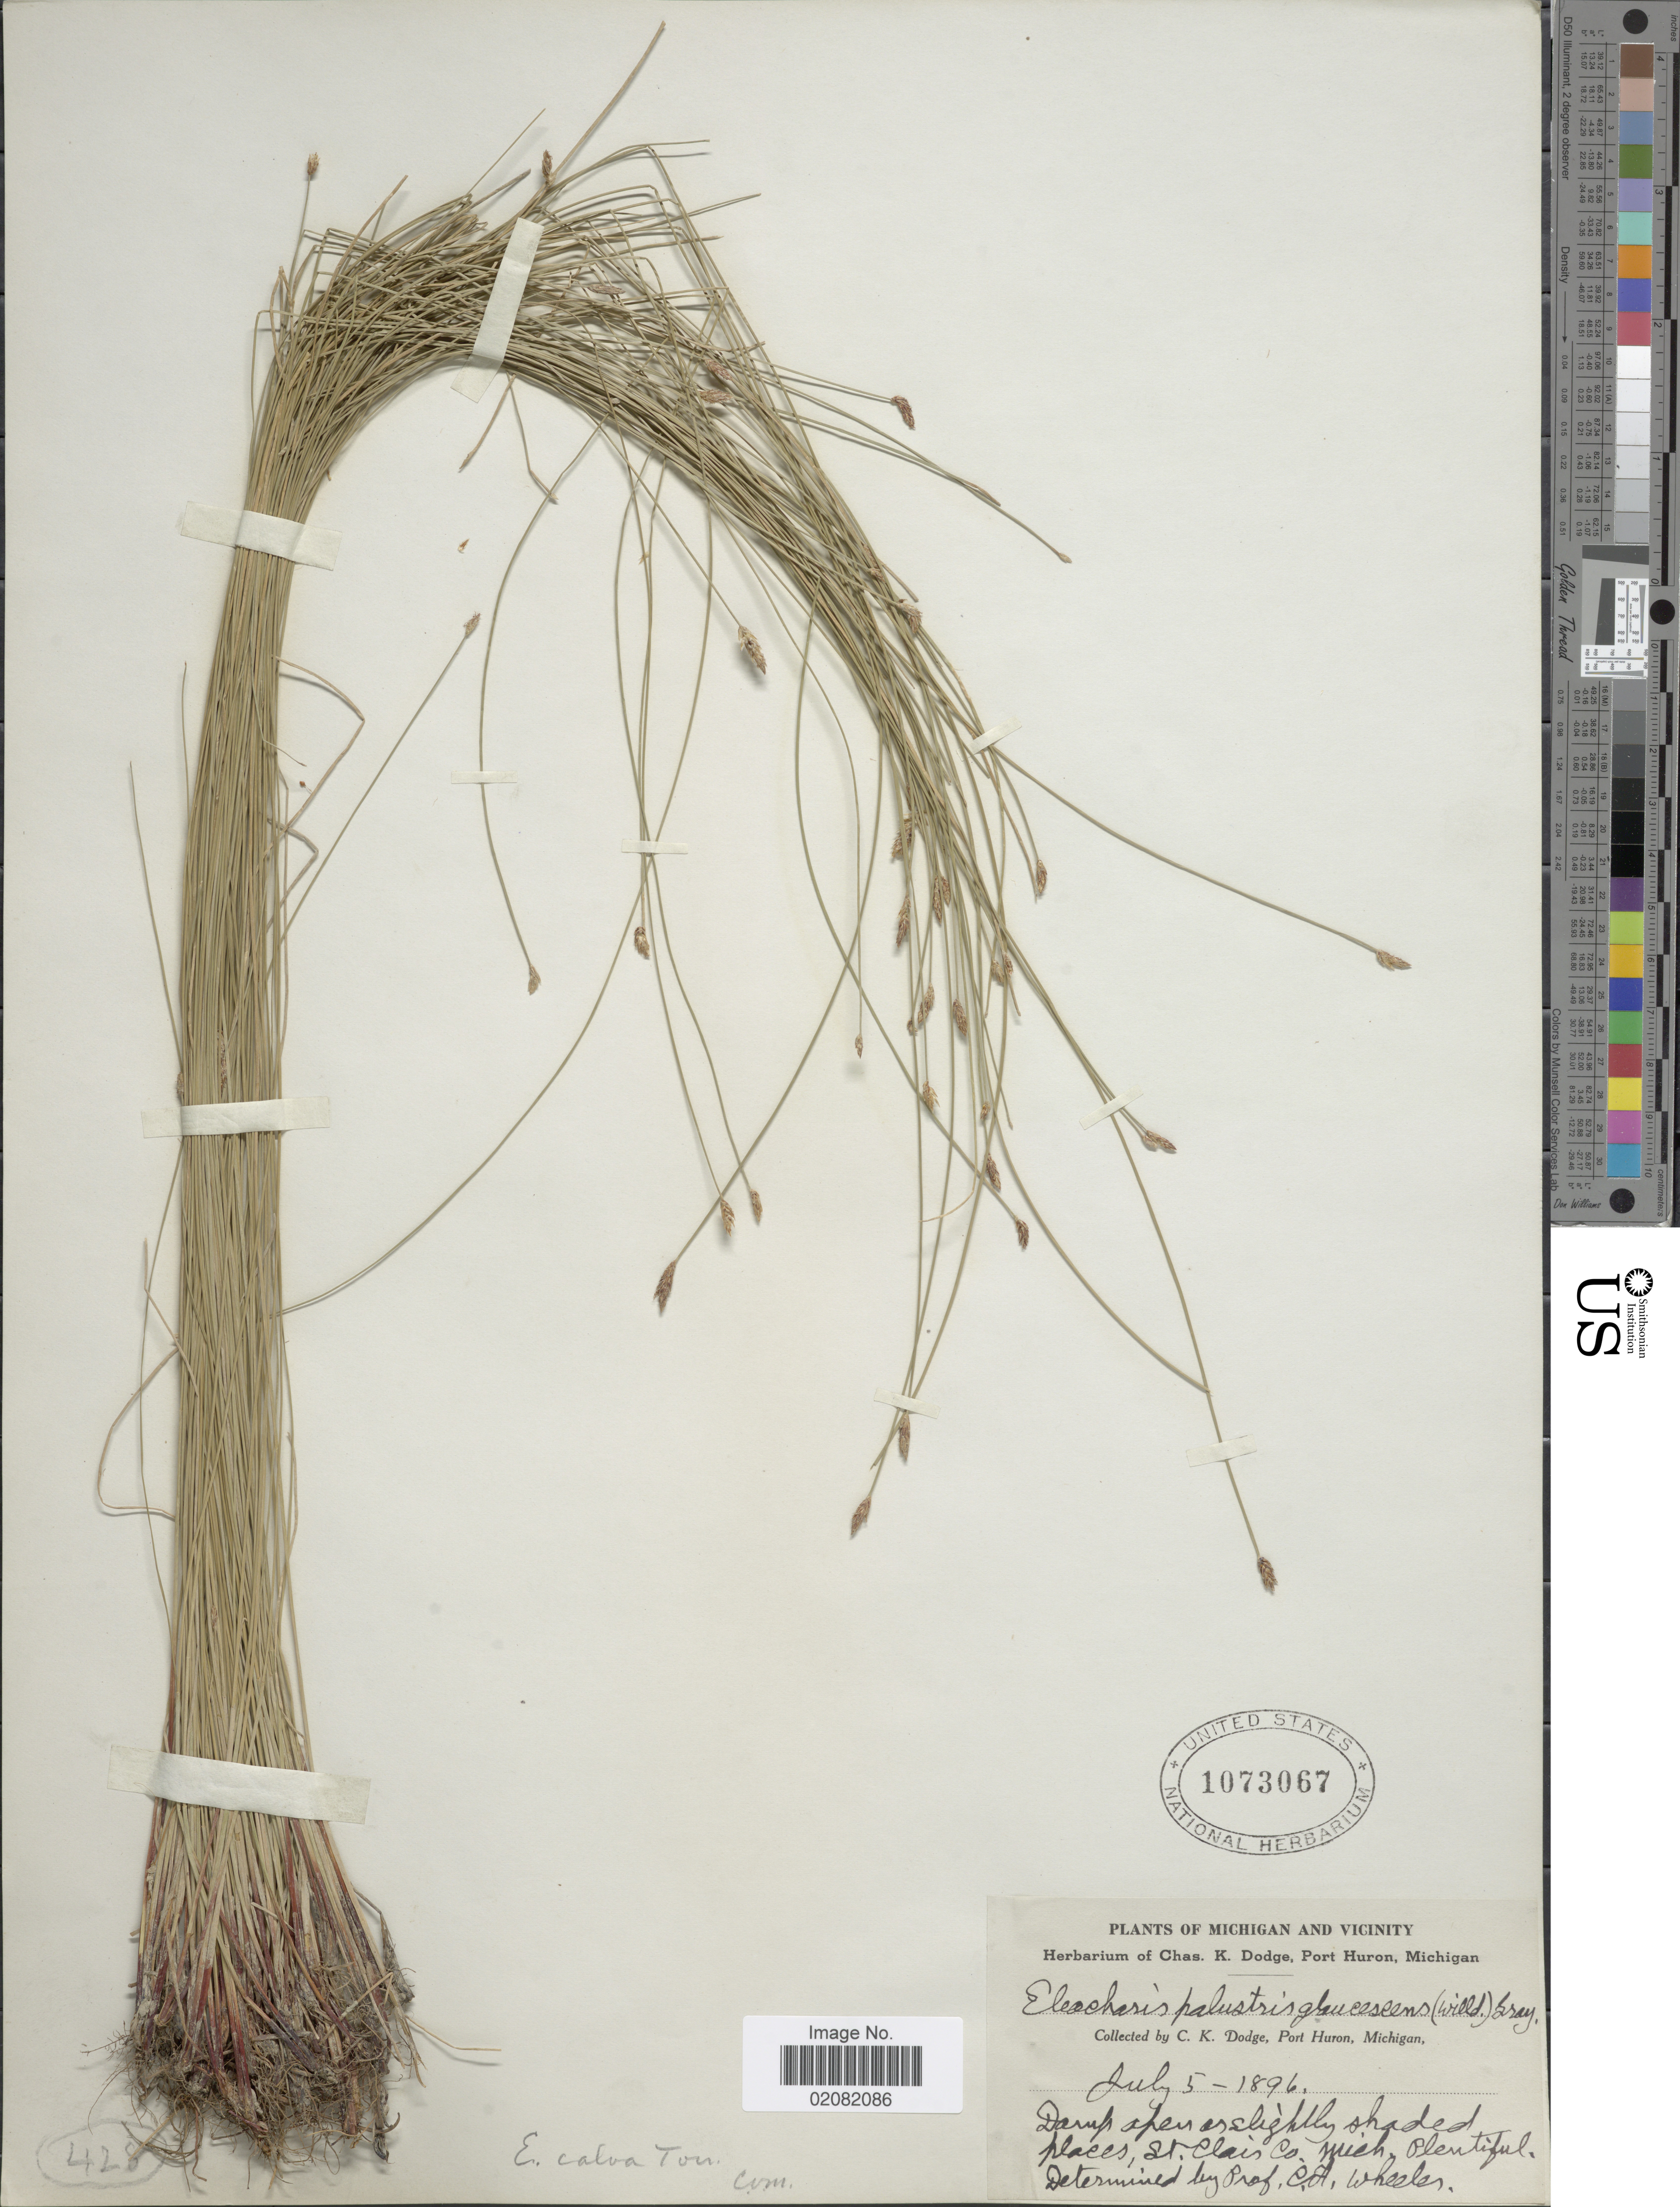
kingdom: Plantae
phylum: Tracheophyta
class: Liliopsida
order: Poales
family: Cyperaceae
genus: Eleocharis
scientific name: Eleocharis erythropoda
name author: Steud.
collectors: C. Dodge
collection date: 1896-07-05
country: United States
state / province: Michigan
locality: Michigan and Vicinity, Damp open as slightly shaded places, St Clair Co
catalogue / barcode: US 1073067